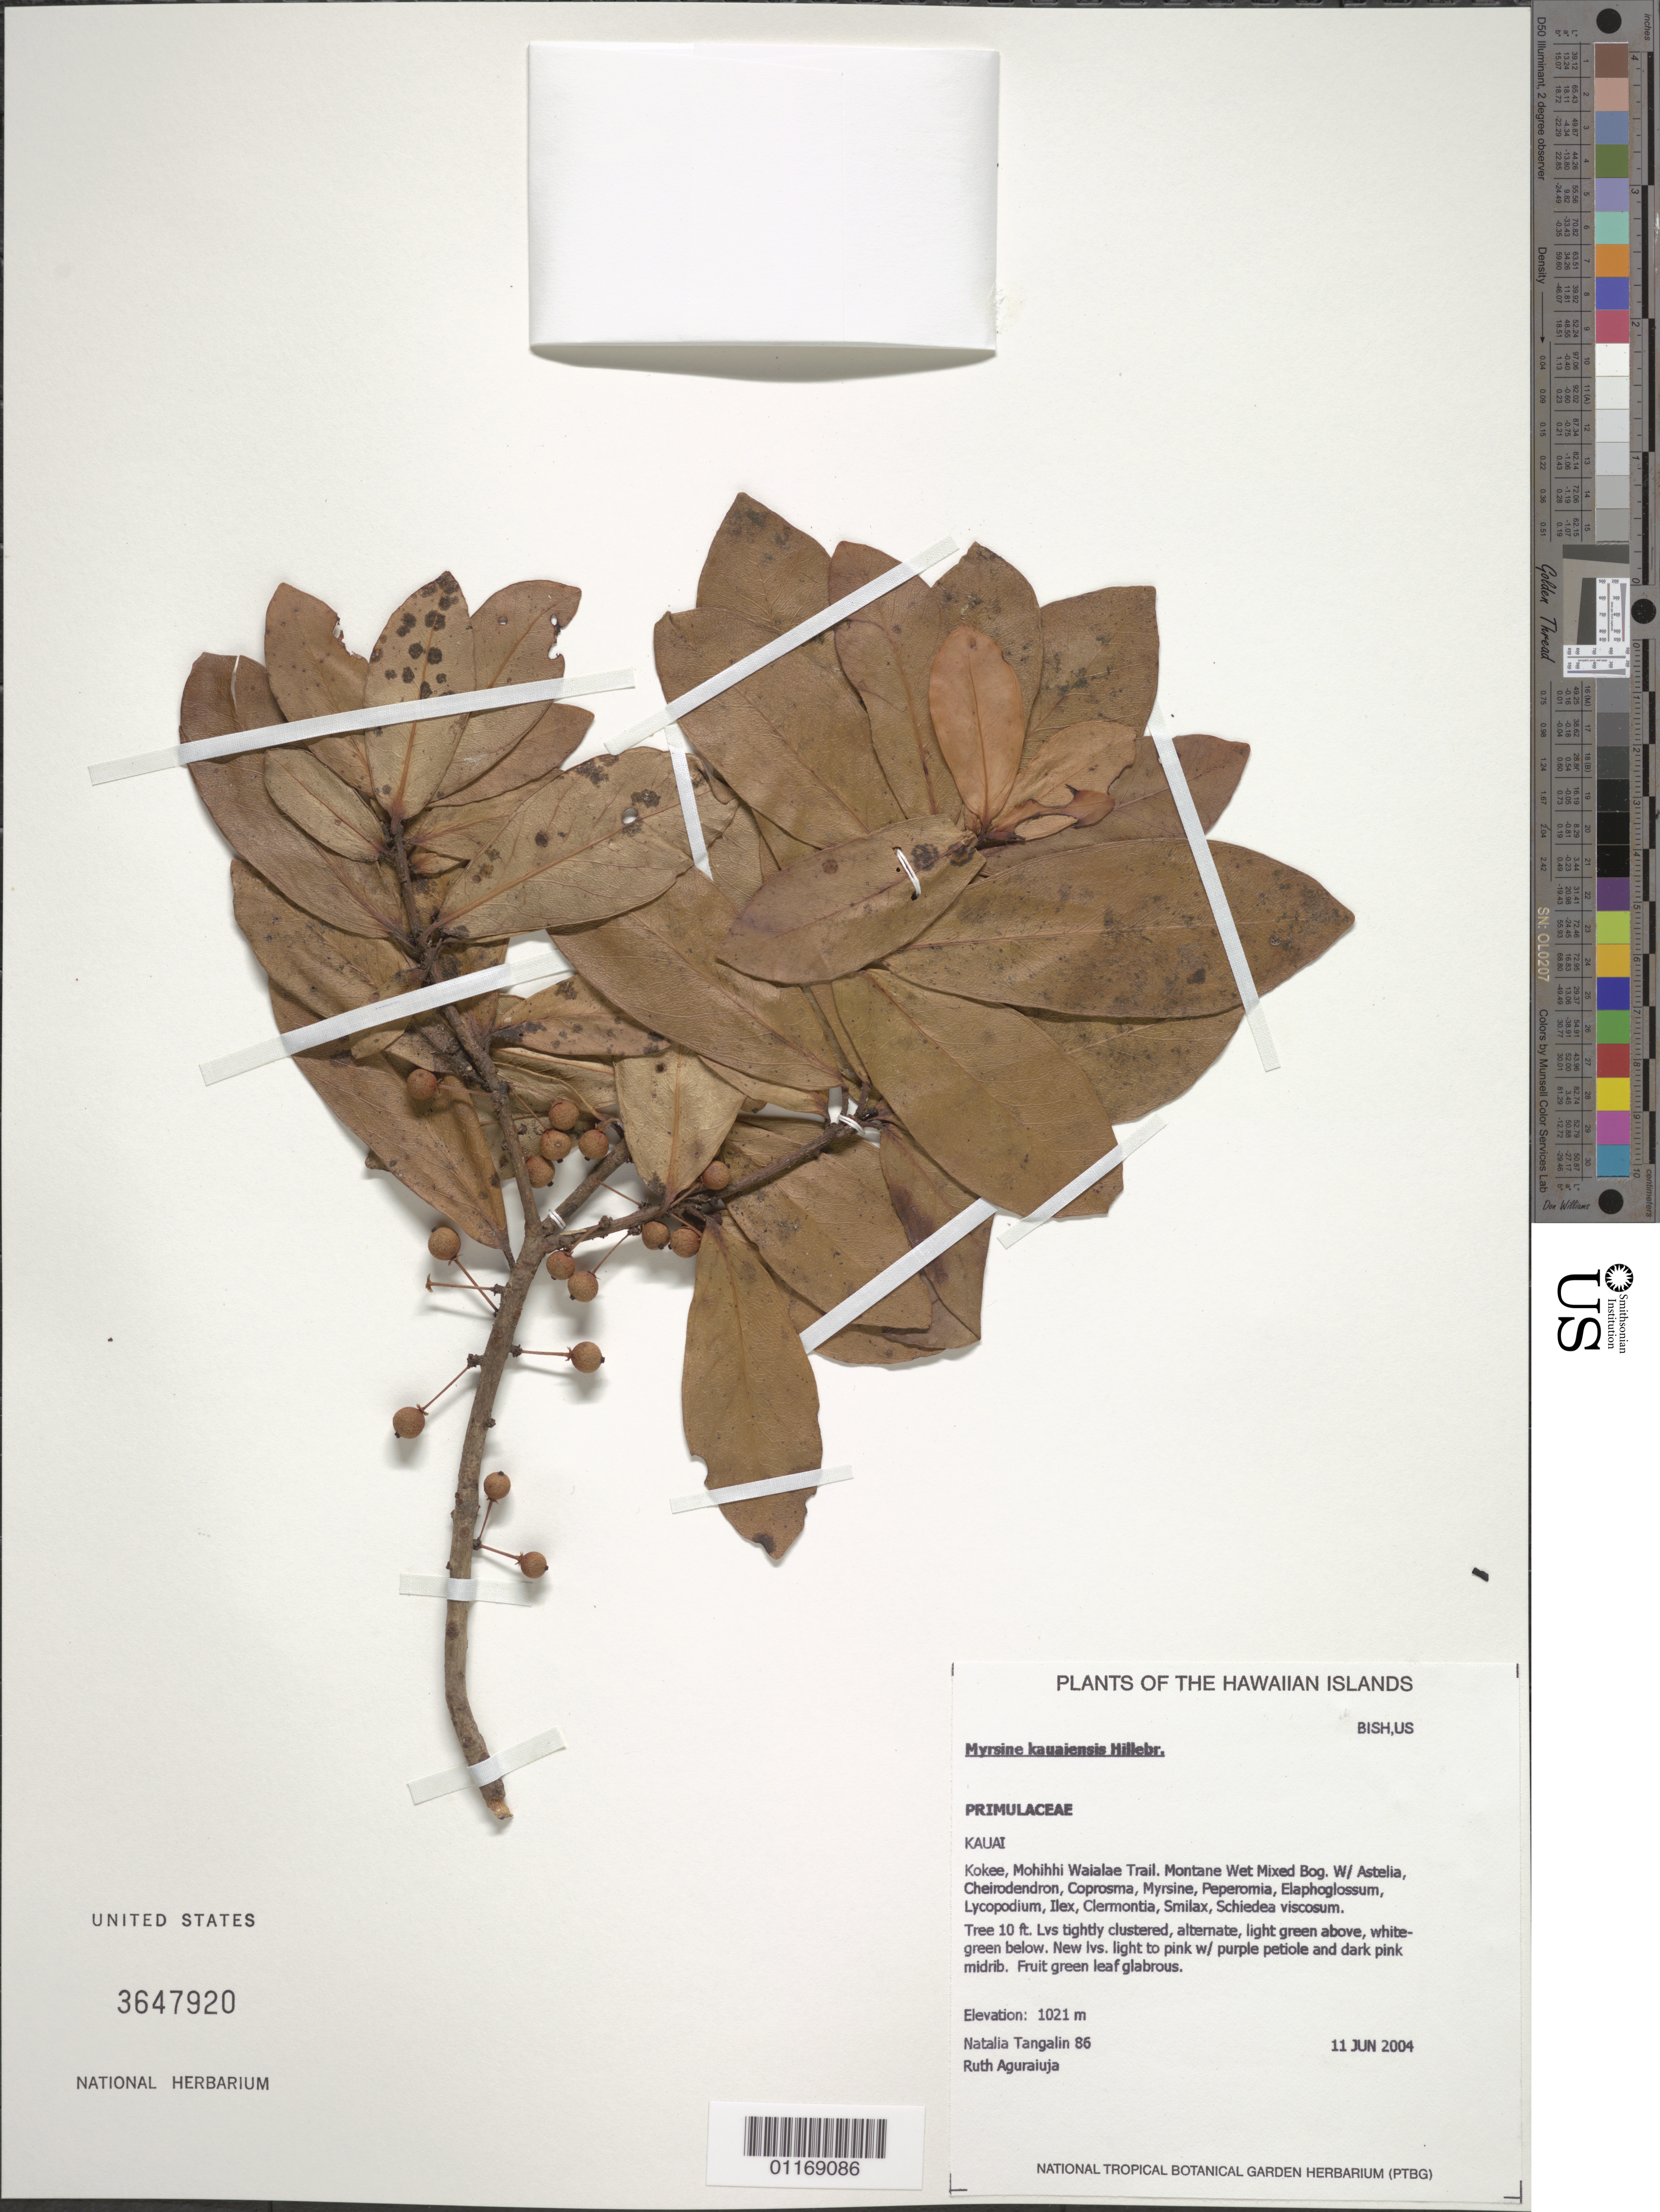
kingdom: Plantae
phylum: Tracheophyta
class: Magnoliopsida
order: Ericales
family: Primulaceae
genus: Myrsine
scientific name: Myrsine kauaiensis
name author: Hillebr.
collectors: N. Tangalin & R. Aguraiuja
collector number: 86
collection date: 2004-06-11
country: United States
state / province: Hawaii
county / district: Kaui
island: Kaua'i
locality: Kokee, Mohihhi Waialae Trail.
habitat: Montane wet mixed bog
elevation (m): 1021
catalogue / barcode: US 3647920